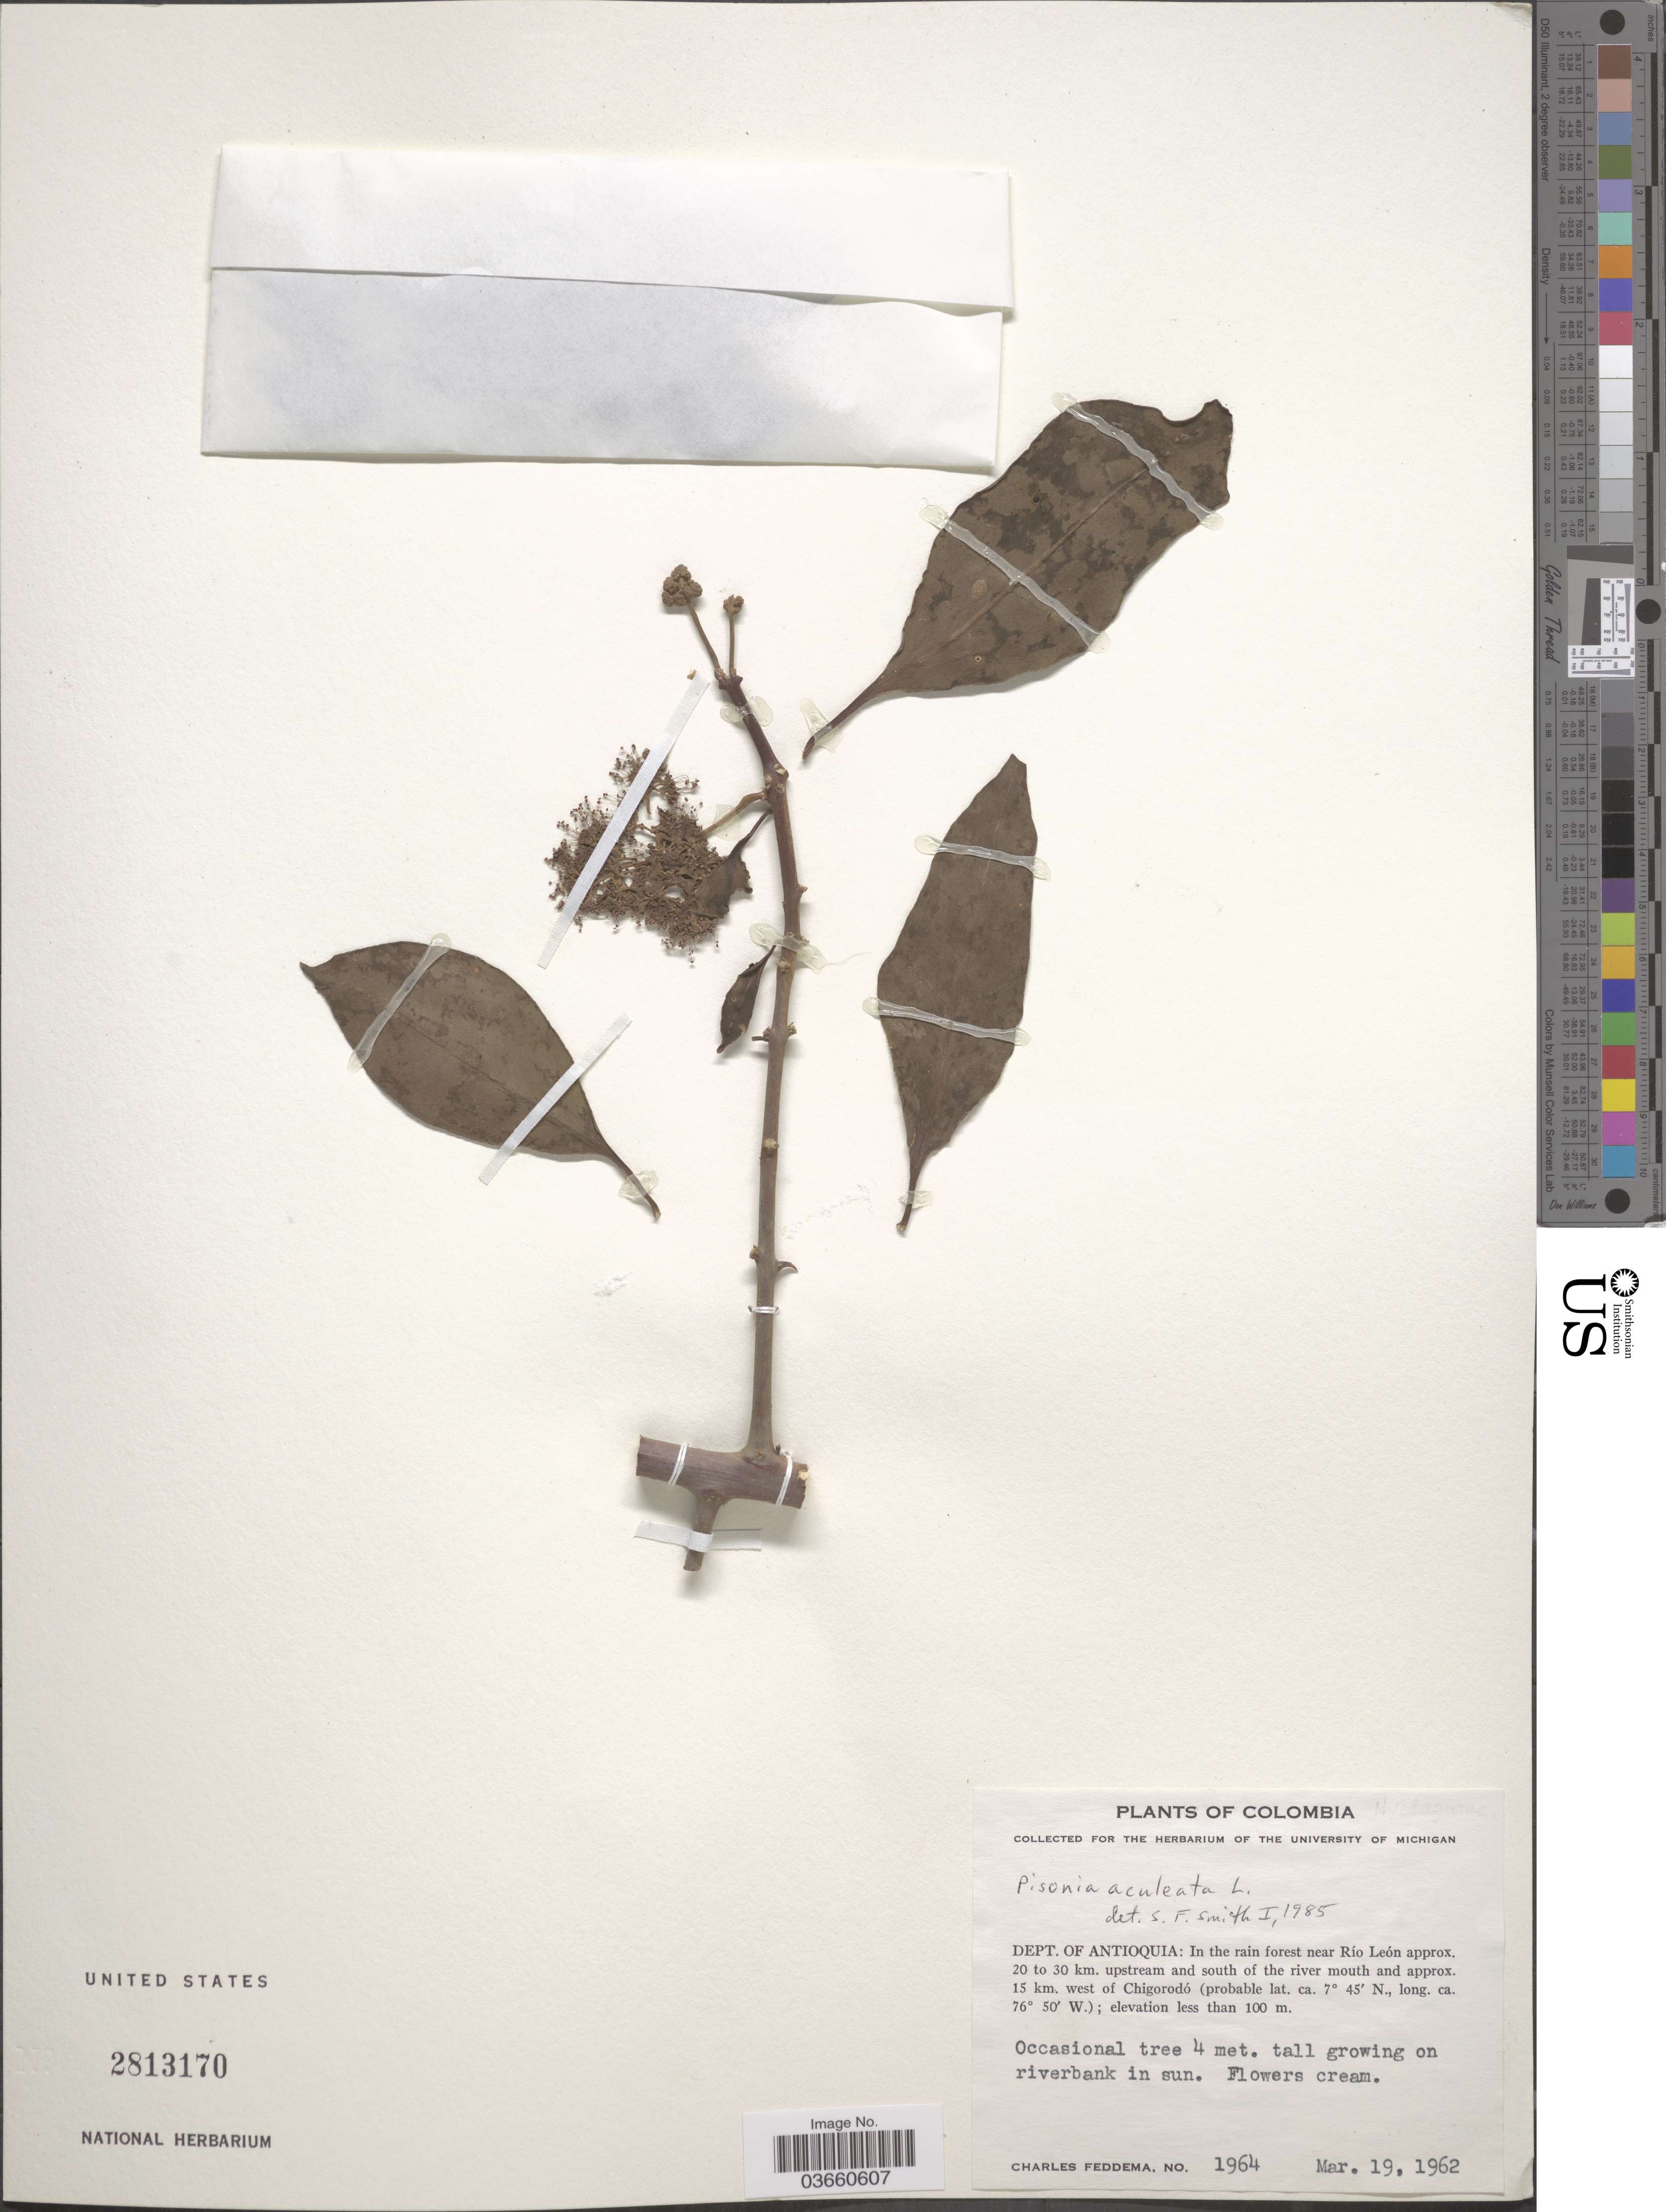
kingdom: Plantae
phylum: Tracheophyta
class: Magnoliopsida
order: Caryophyllales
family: Nyctaginaceae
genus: Pisonia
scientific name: Pisonia aculeata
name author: L.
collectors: C. Feddema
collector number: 1964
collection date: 1962-03-19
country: Colombia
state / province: Antioquia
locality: Dept. of Antioquia: In the rain forest near Río León approx. 20 to 30 km. upstream and south of the river mouth and approx. 15 km. west of Chigorodó.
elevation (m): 100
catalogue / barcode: US 2813170